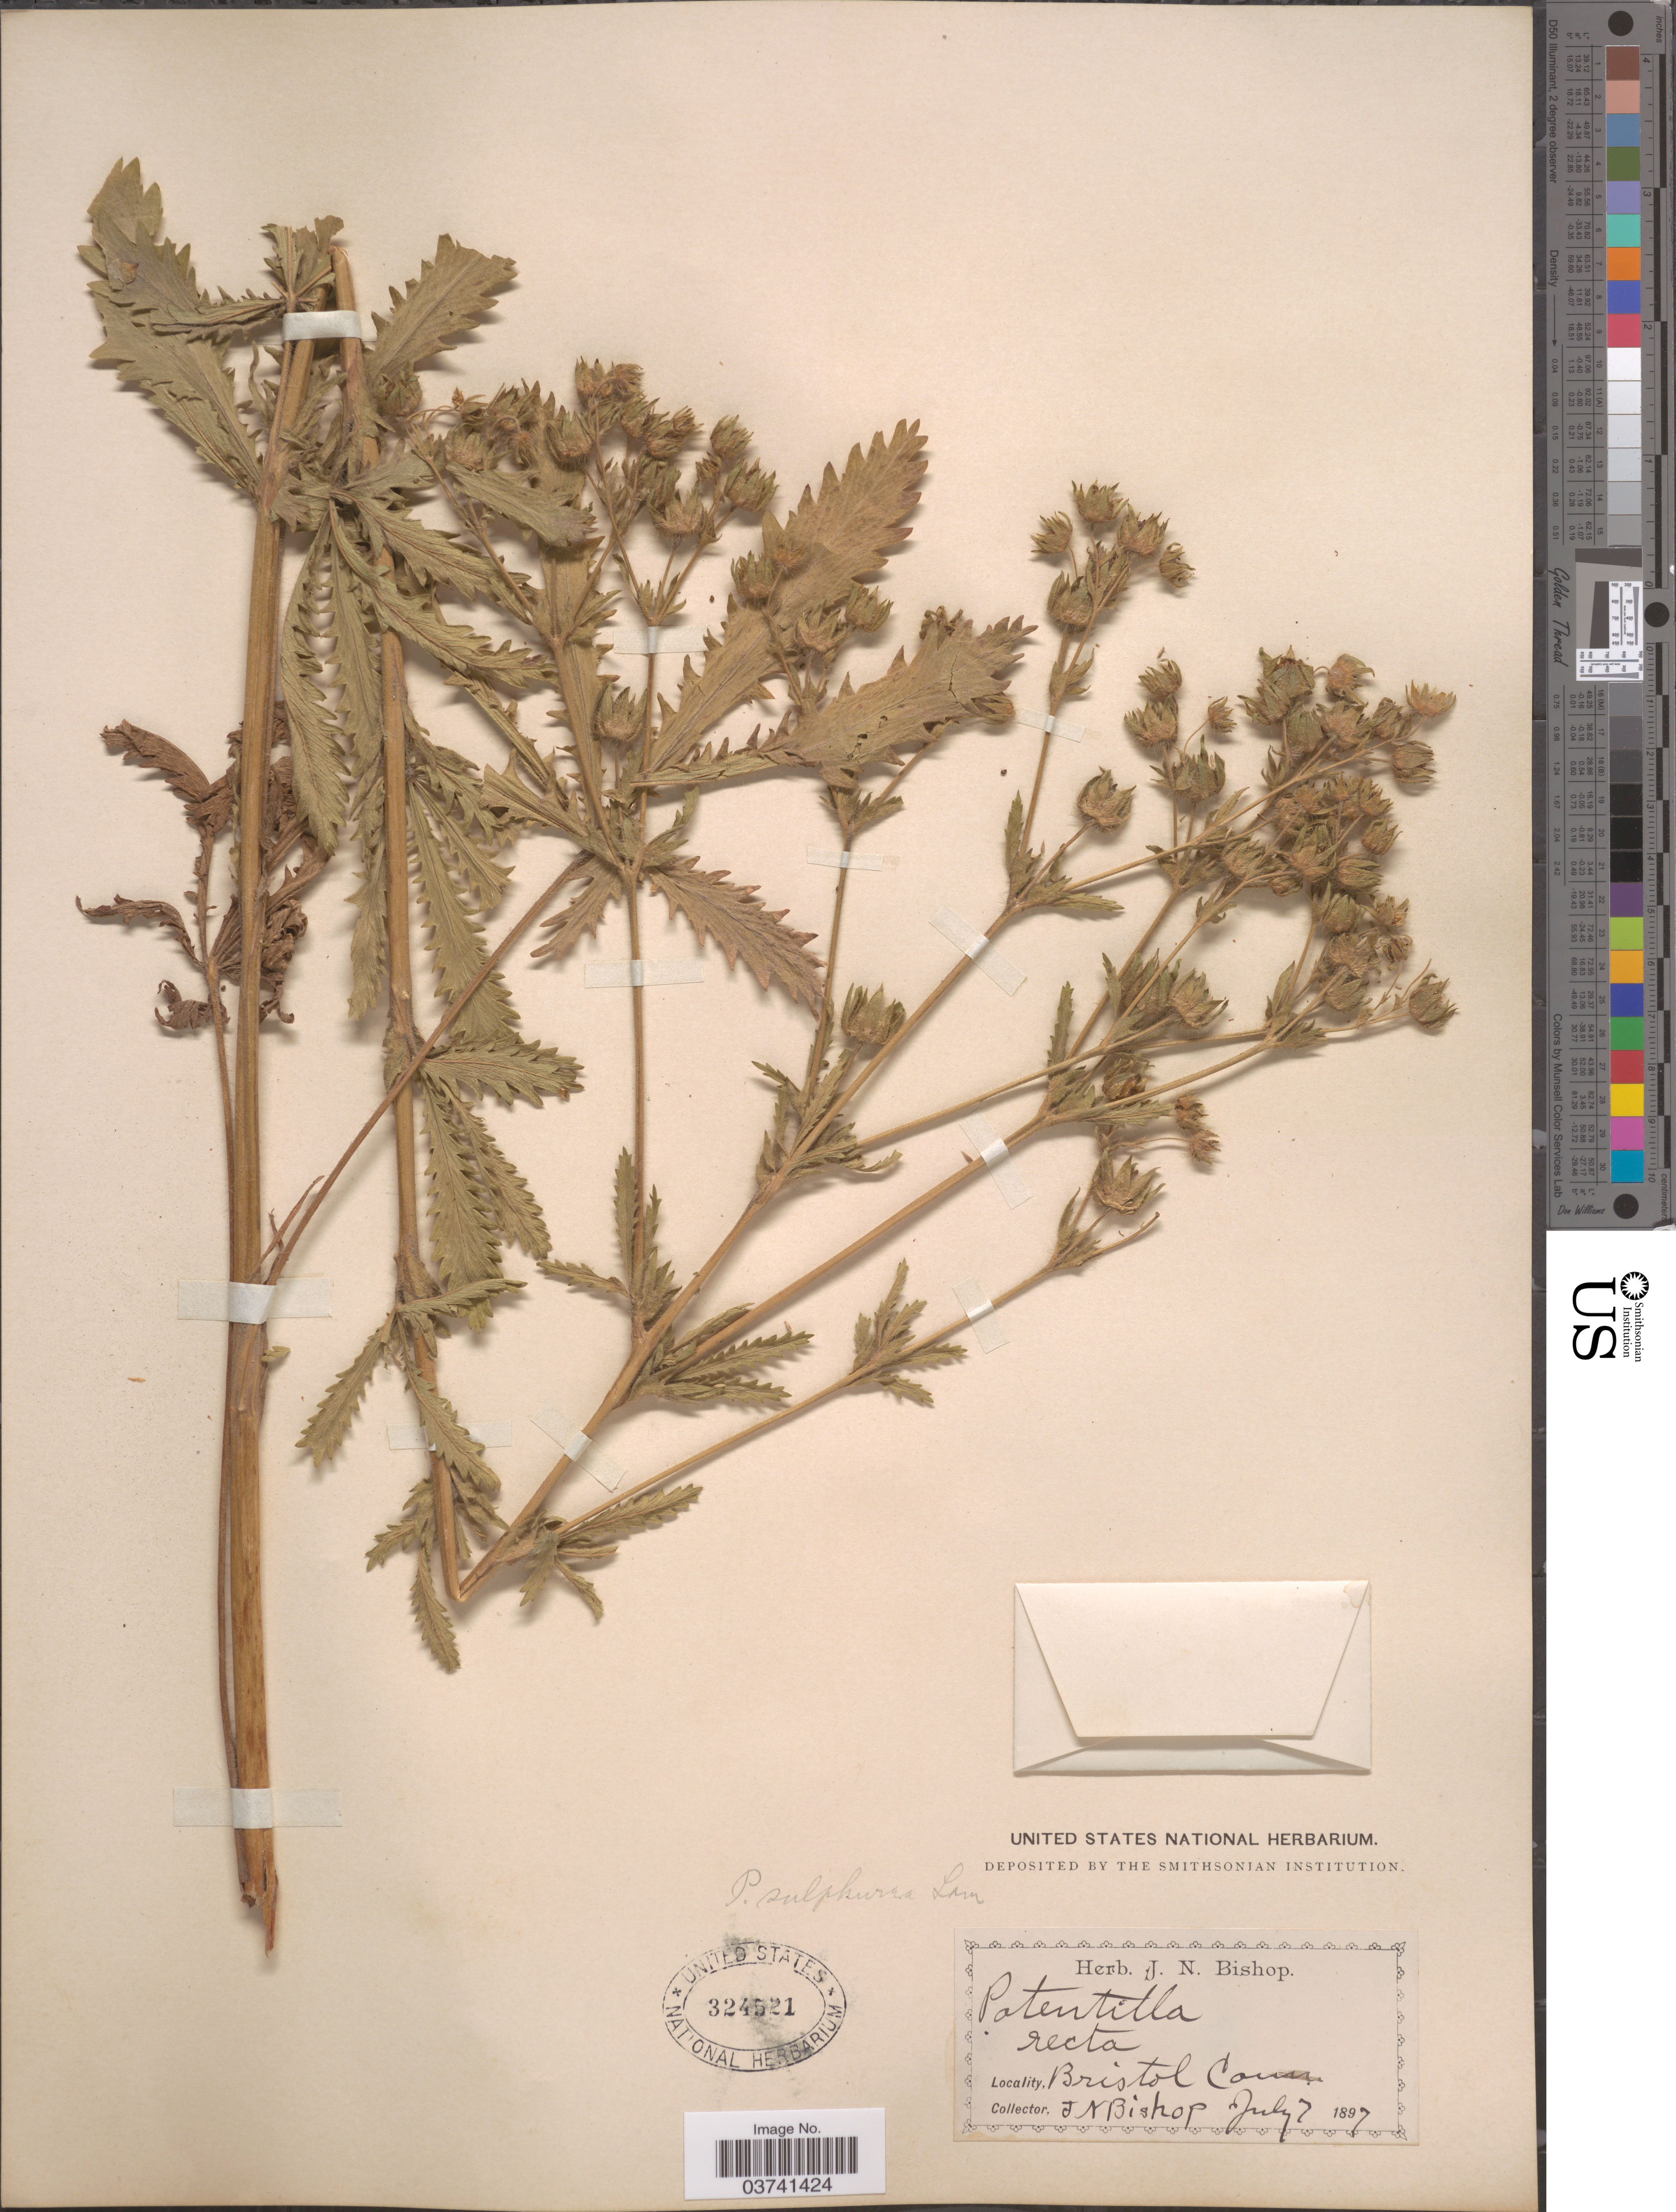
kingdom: Plantae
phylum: Tracheophyta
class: Magnoliopsida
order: Rosales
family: Rosaceae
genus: Potentilla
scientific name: Potentilla recta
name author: L.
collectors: J. Bishop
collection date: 1897-07-07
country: United States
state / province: Connecticut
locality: Bristol.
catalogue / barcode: US 324521